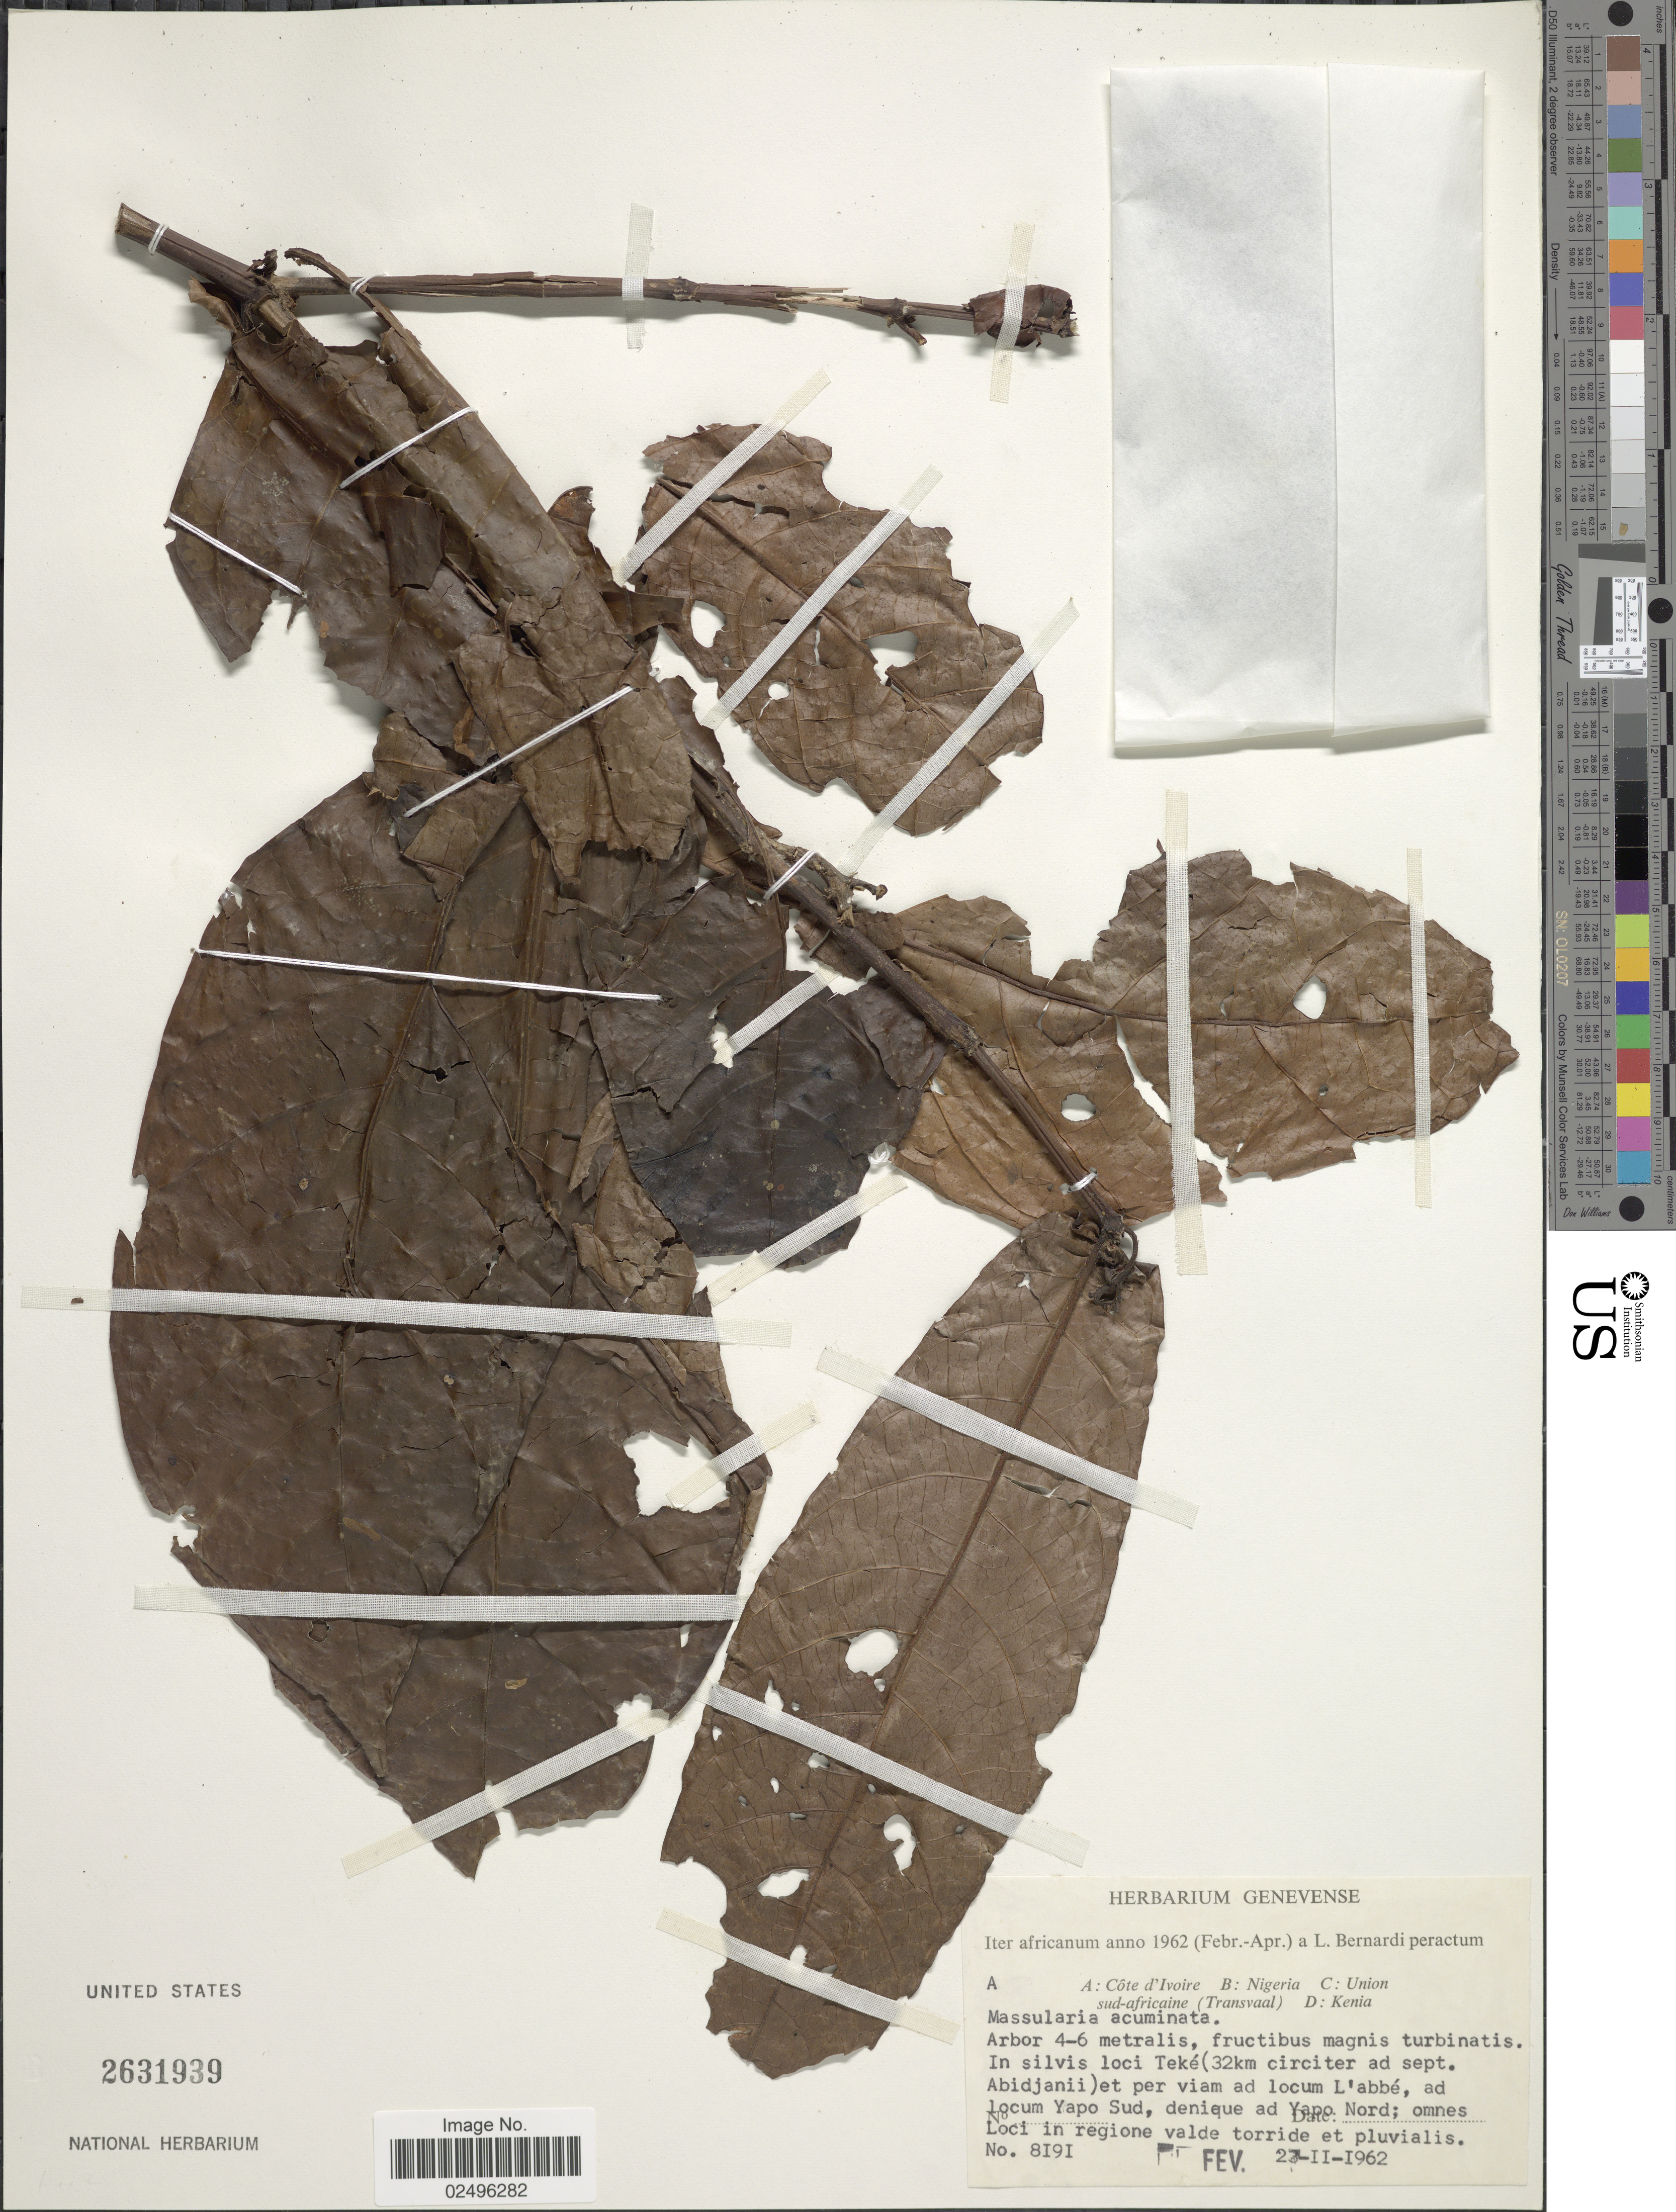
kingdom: Plantae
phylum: Tracheophyta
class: Magnoliopsida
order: Gentianales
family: Rubiaceae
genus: Massularia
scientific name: Massularia acuminata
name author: (G. Don) Bullock ex Hoyle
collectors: L. Bernardi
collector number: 8191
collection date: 1962-02-23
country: Ivory Coast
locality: Côte d'Ivoire. In silvis loci Teke (32 km circiter ad sept. Abidjanii) et per viam ad locum L'abbé, ad locum Yapo Sud, denique ad Yapo Nord. Omnes Loci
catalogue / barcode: US 2631939